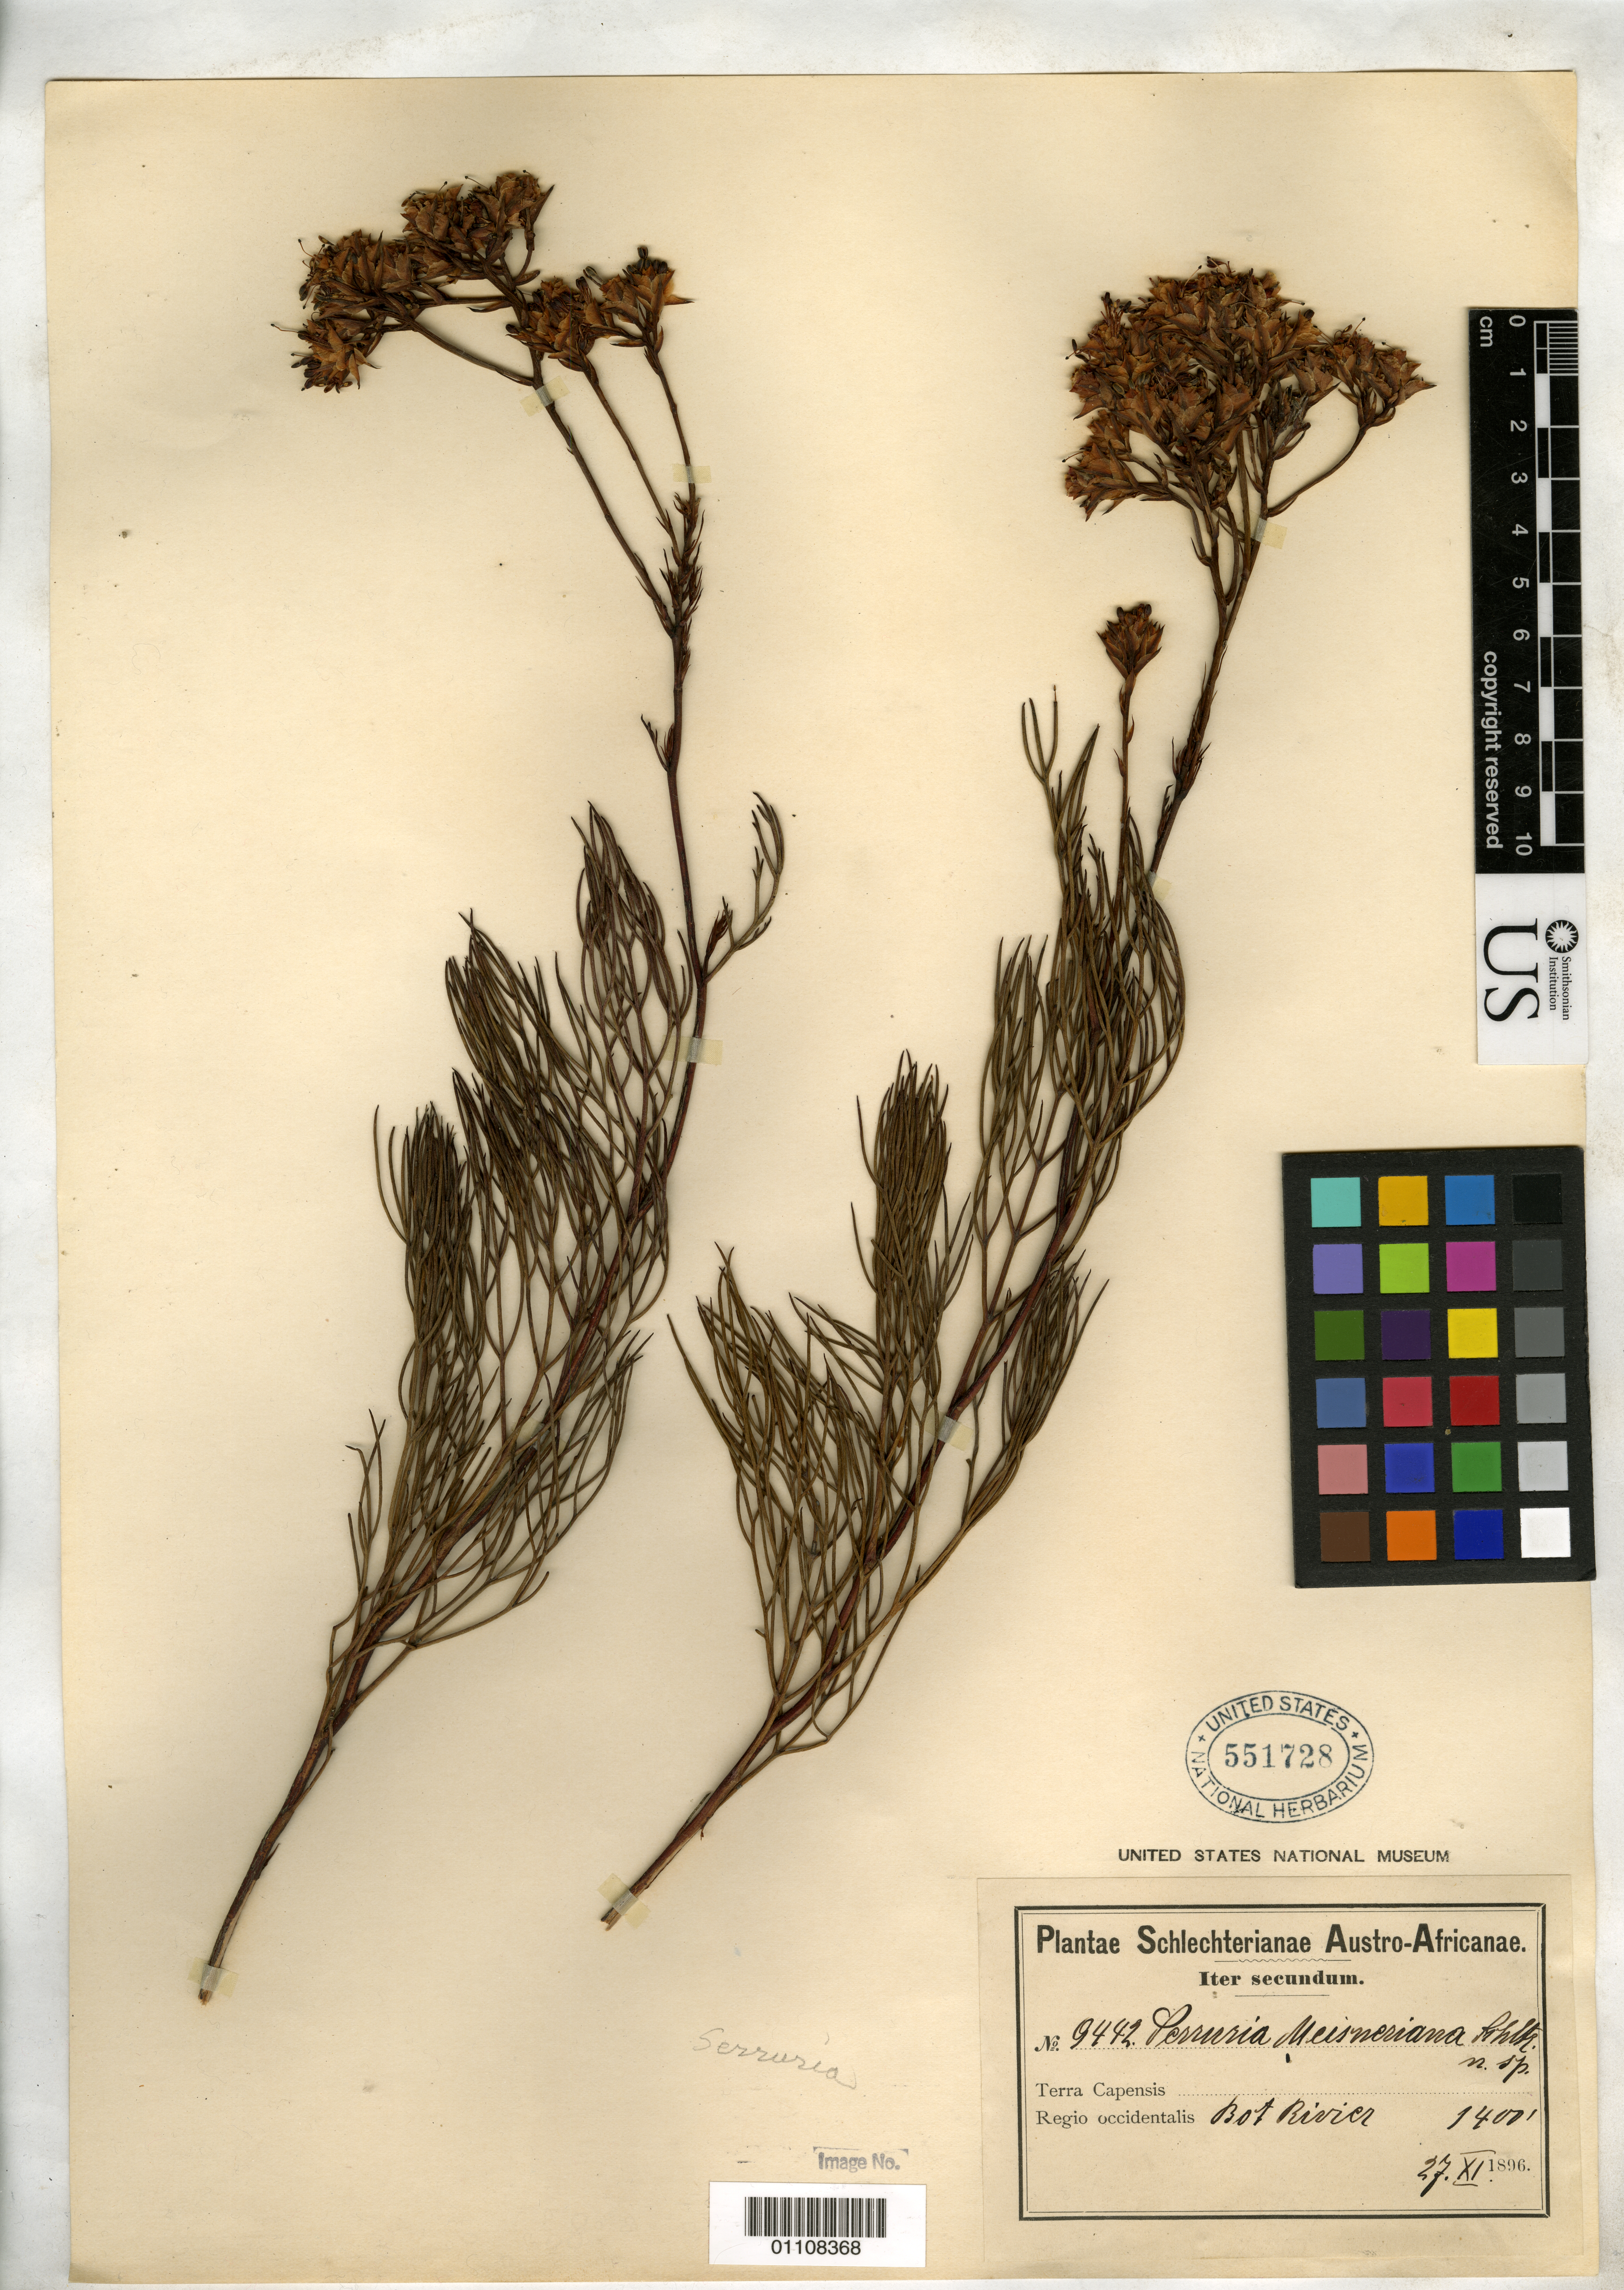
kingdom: Plantae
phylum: Tracheophyta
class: Magnoliopsida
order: Proteales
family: Proteaceae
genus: Serruria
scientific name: Serruria meisneriana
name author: Schltr.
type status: Isotype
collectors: F. R. R. Schlechter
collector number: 9442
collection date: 1896-11-27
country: South Africa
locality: Terra Capensis, Regio occidentalis, Bot Rivier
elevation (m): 427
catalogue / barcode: US 551728